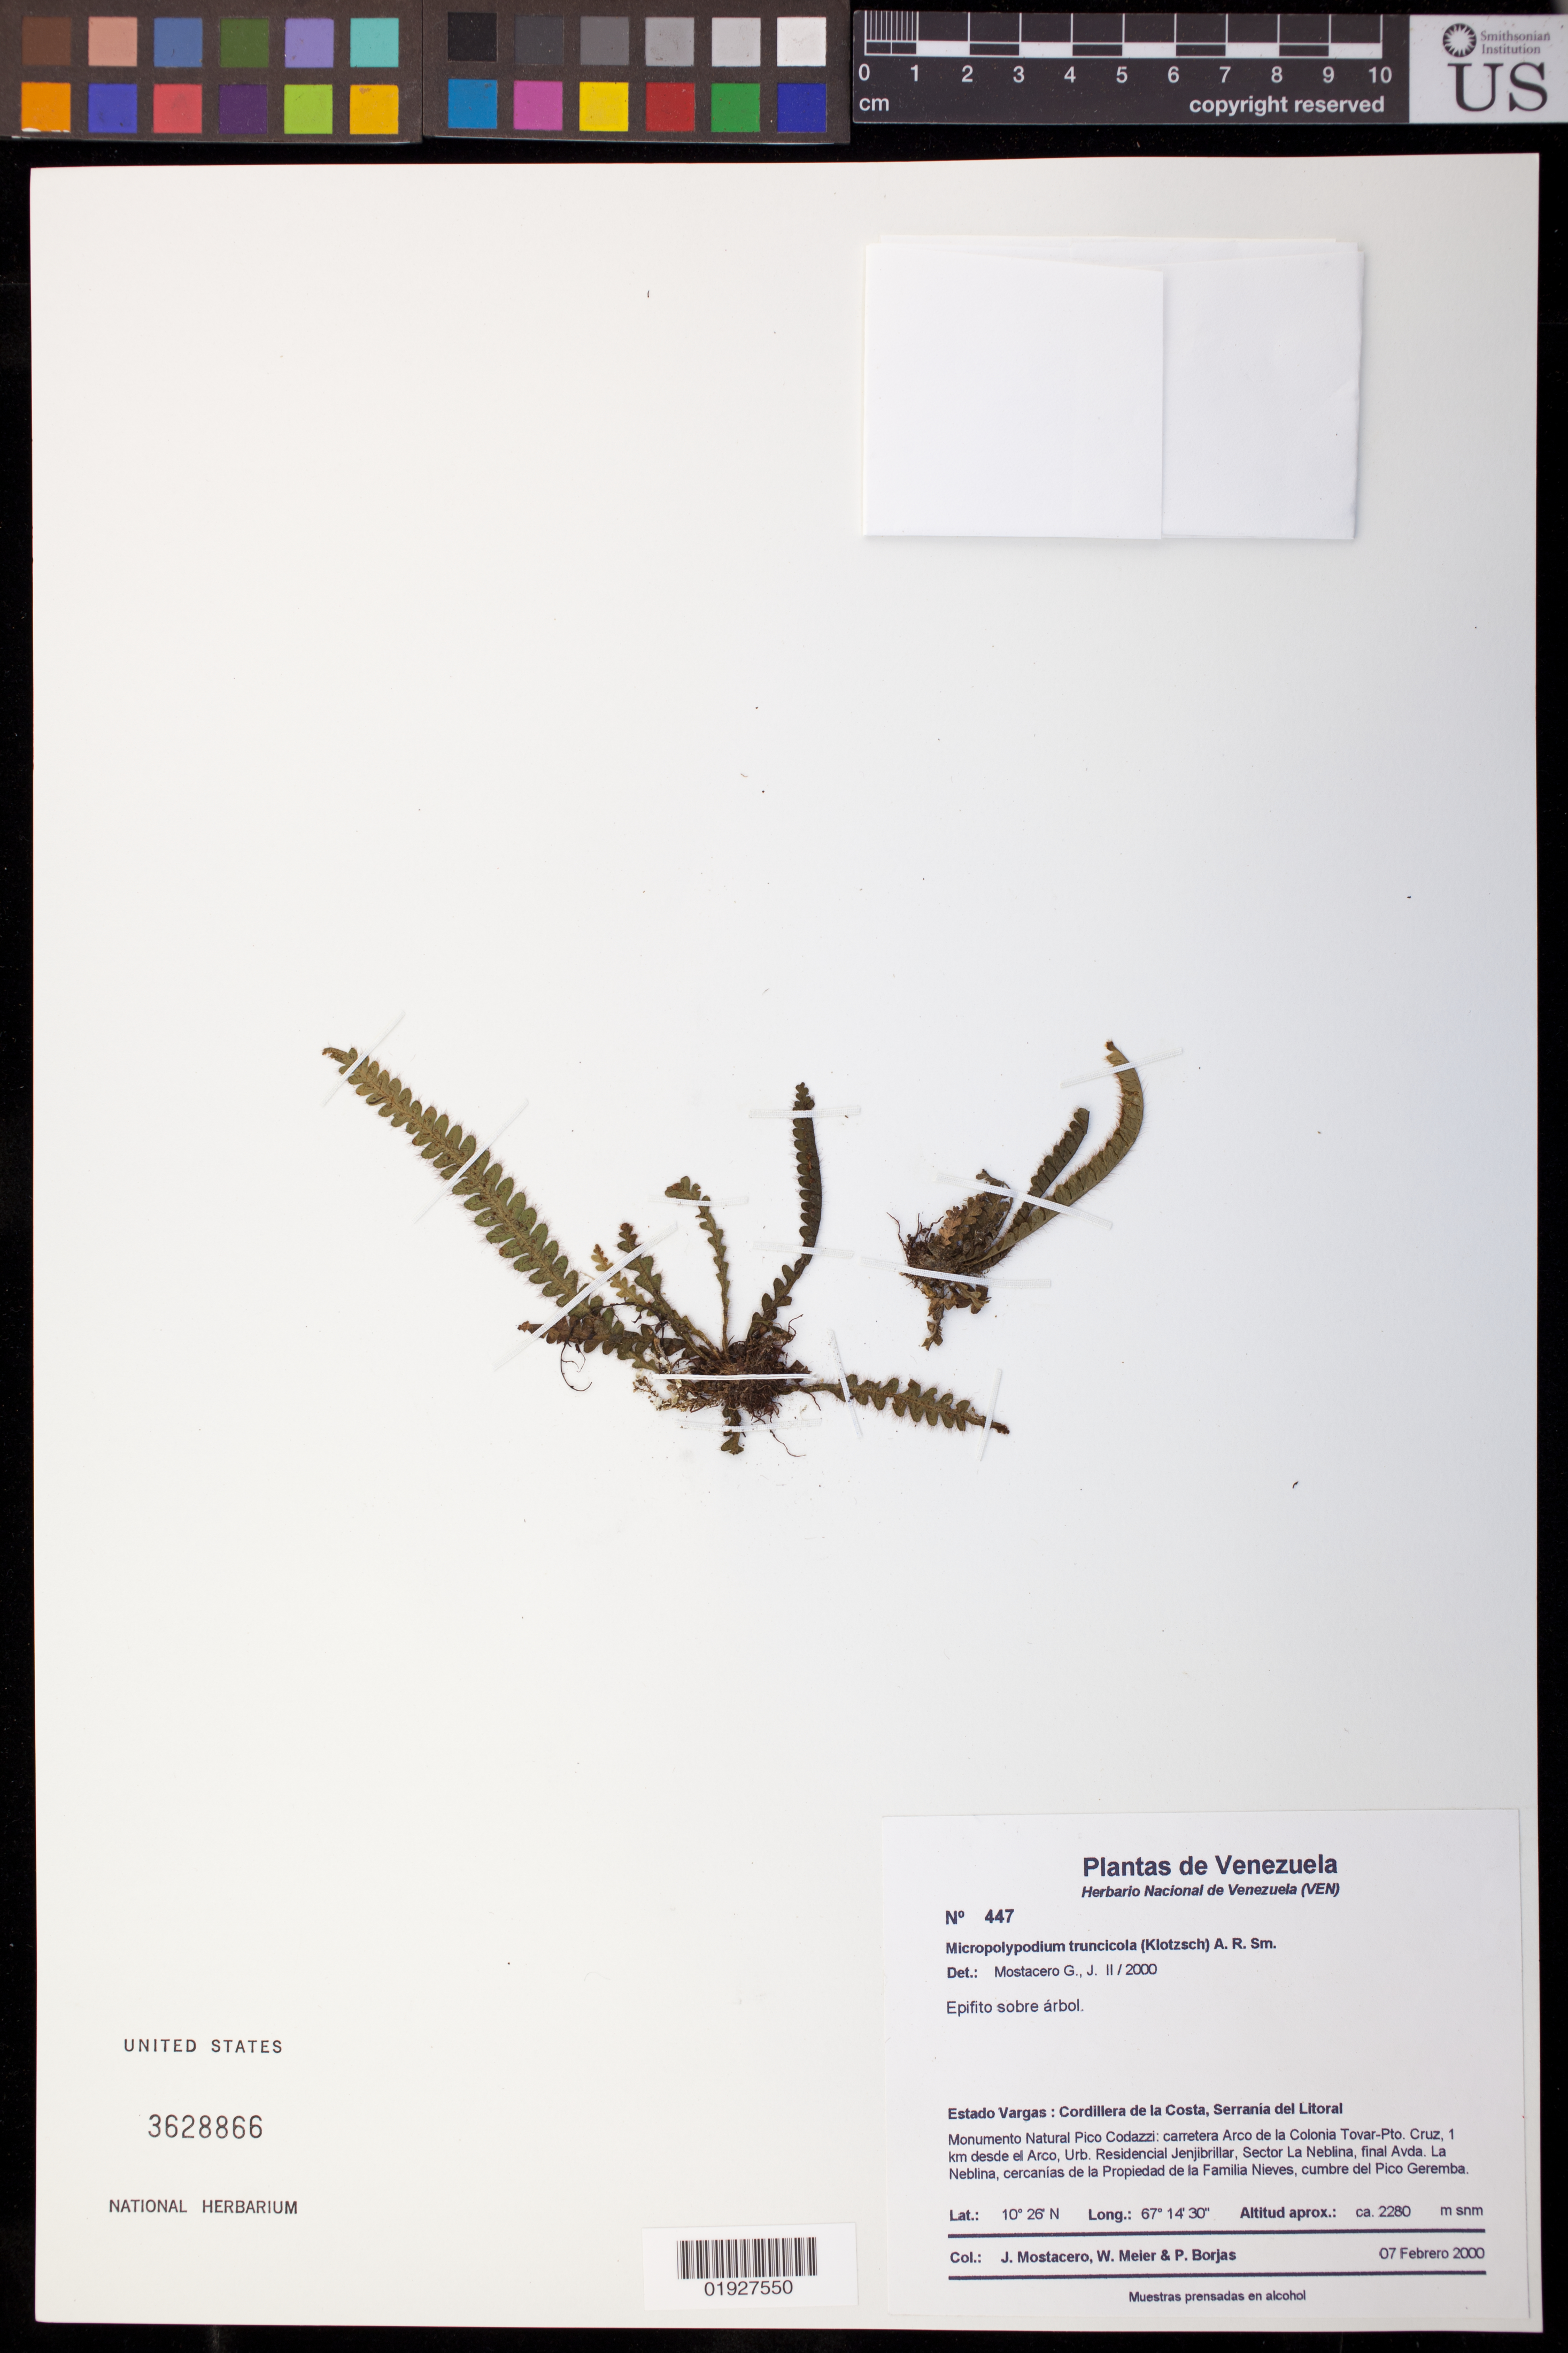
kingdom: Plantae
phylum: Tracheophyta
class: Polypodiopsida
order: Polypodiales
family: Polypodiaceae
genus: Moranopteris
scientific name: Moranopteris truncicola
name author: (Klotzsch) R. Y. Hirai & J. Prado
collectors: J. Mostacero, W. Meier & P. Borjas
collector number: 447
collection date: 2000-02-07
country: Venezuela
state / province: Vargas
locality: Estado Vargas: Cordillera de la Costa, Serrania del Litoral. Monumento Natural Pico Codazzi: carretera Arco de la Colonia Tovar-Pto. Cruz, 1 km desde el Arco. Urb. Residencial Jenjibrillar, Sector la Neblina, final Avda. La Neblina, cercanias de la Propriedad de la Familia Nieves, cumbre del Pico Geremba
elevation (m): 2280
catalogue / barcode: US 3628866